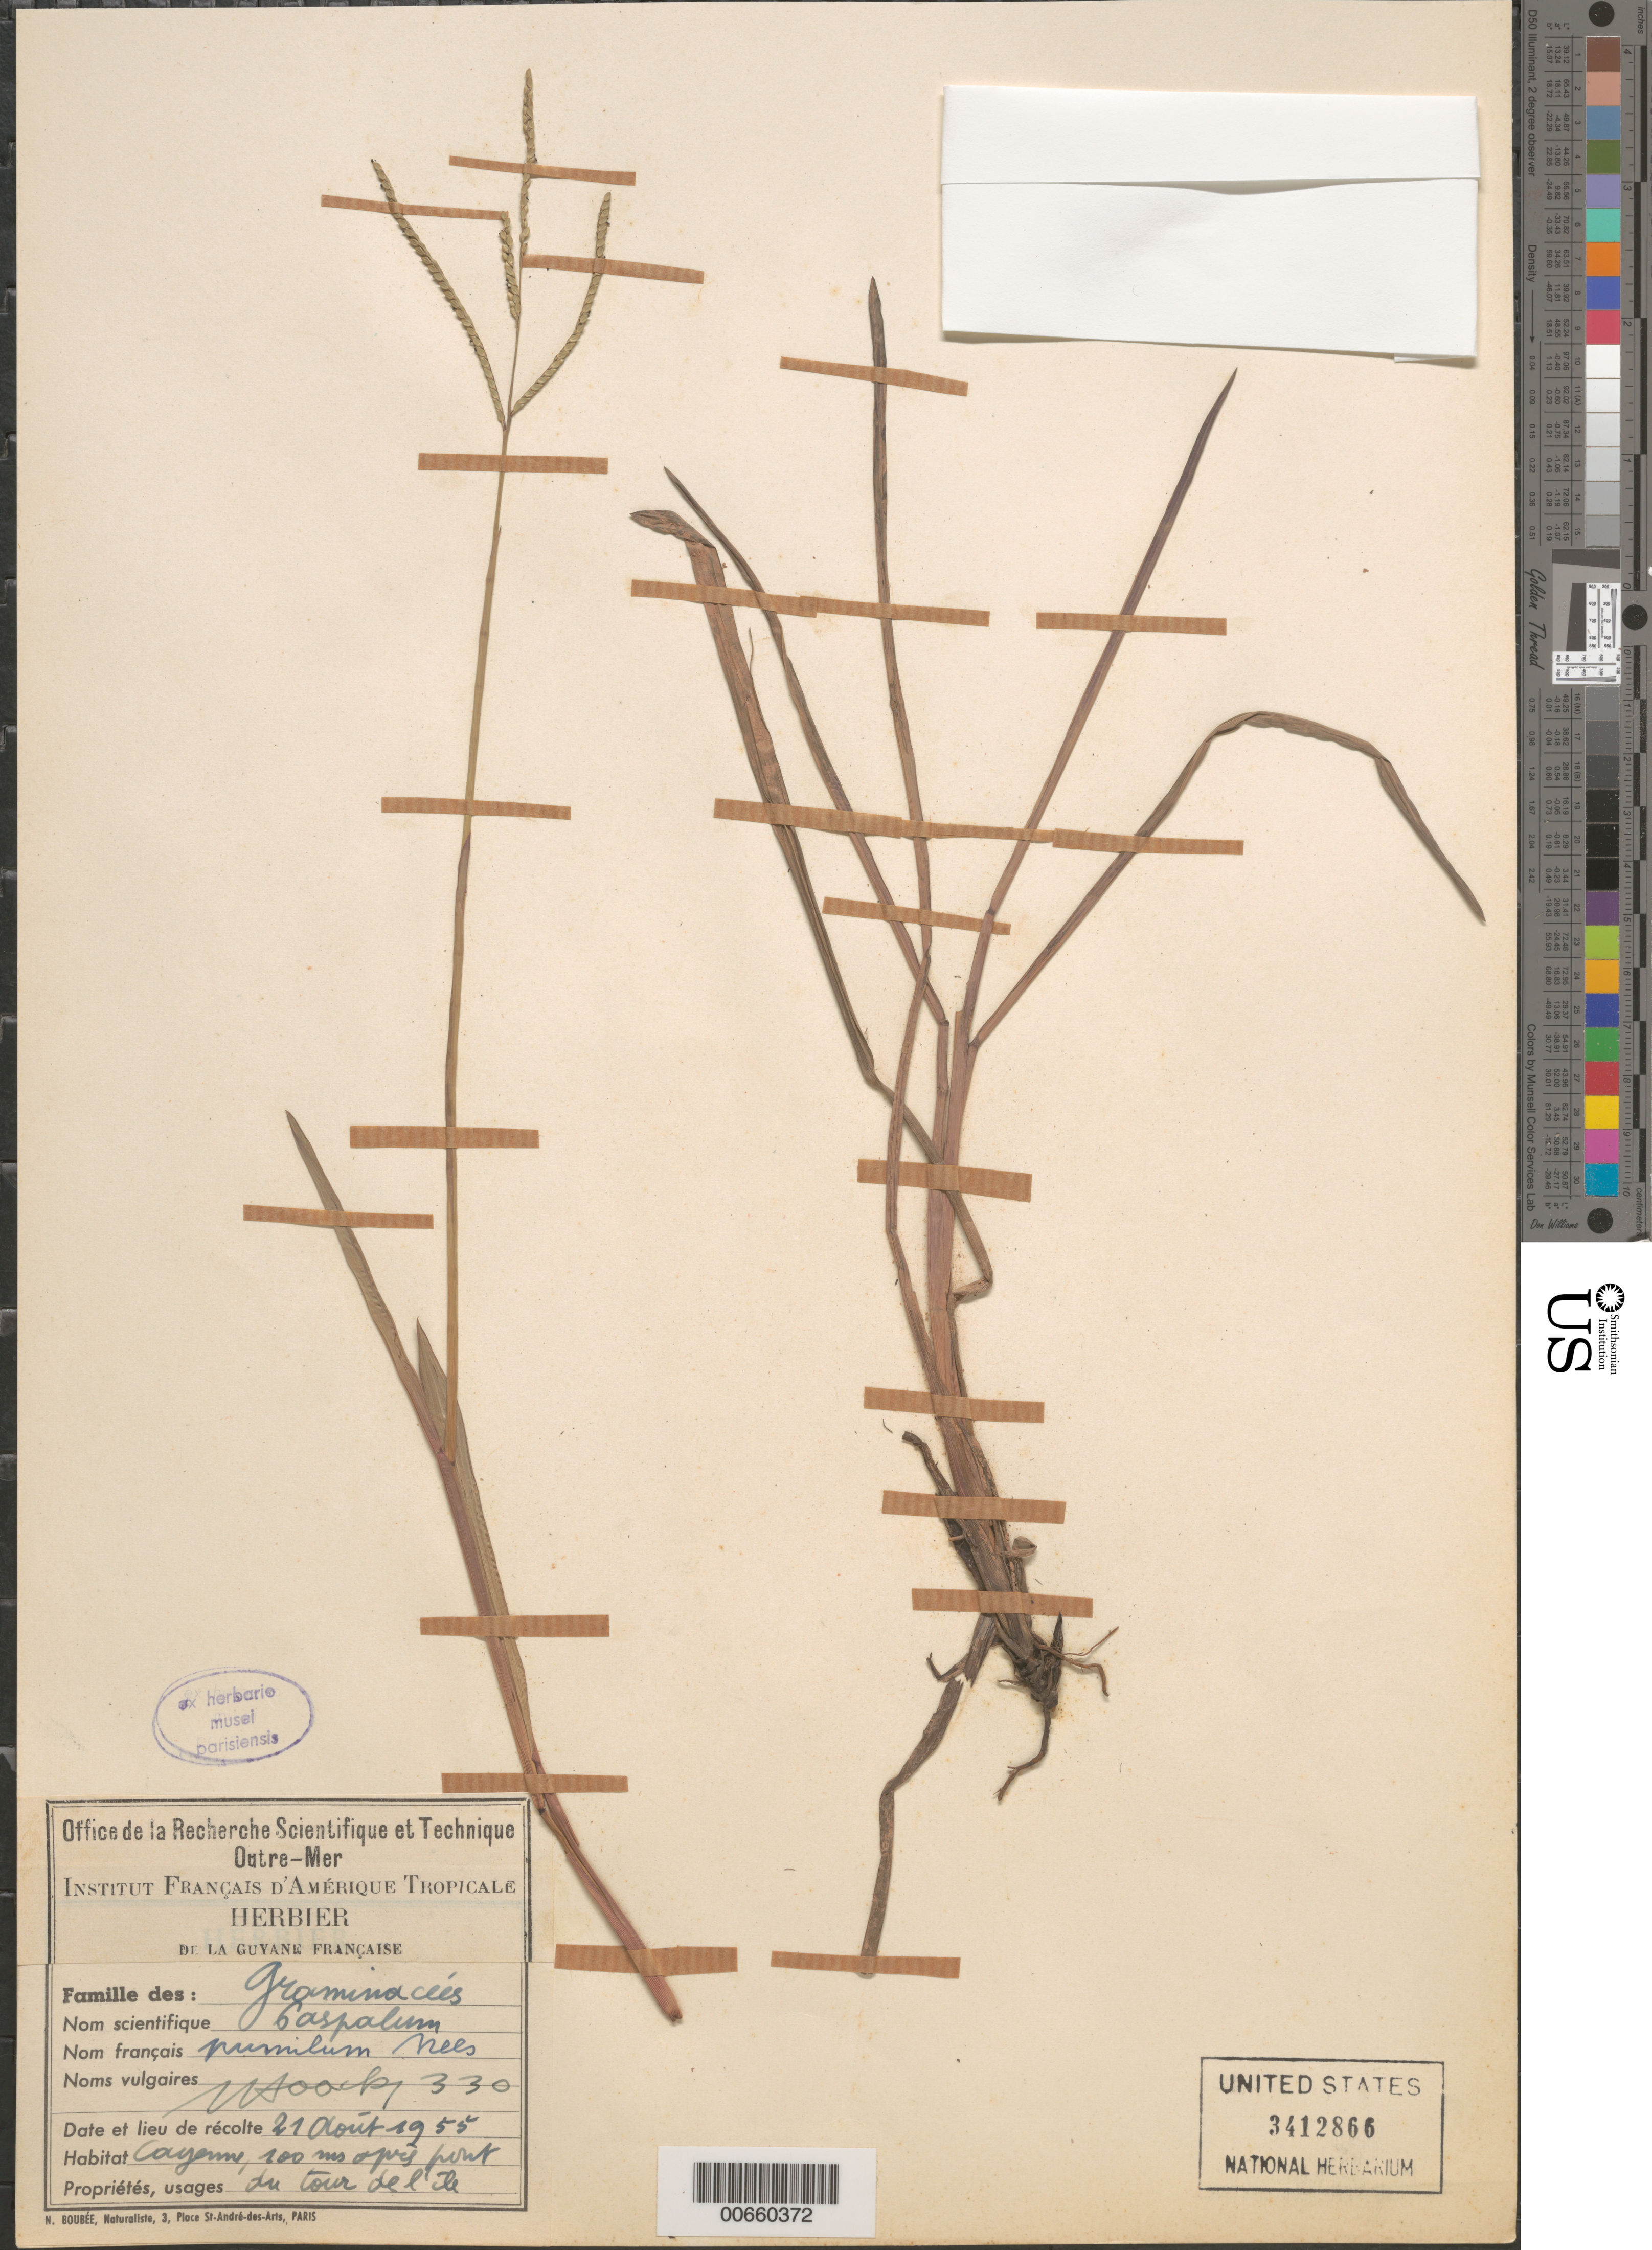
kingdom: Plantae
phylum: Tracheophyta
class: Liliopsida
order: Poales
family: Poaceae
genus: Paspalum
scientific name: Paspalum pumilum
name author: Nees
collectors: J. Hoock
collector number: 330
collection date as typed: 21-Aug-55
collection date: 1955-08-21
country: French Guiana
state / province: Cayenne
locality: Cayenne, 100 m après pont du tour de l'ile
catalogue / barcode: US 3412866